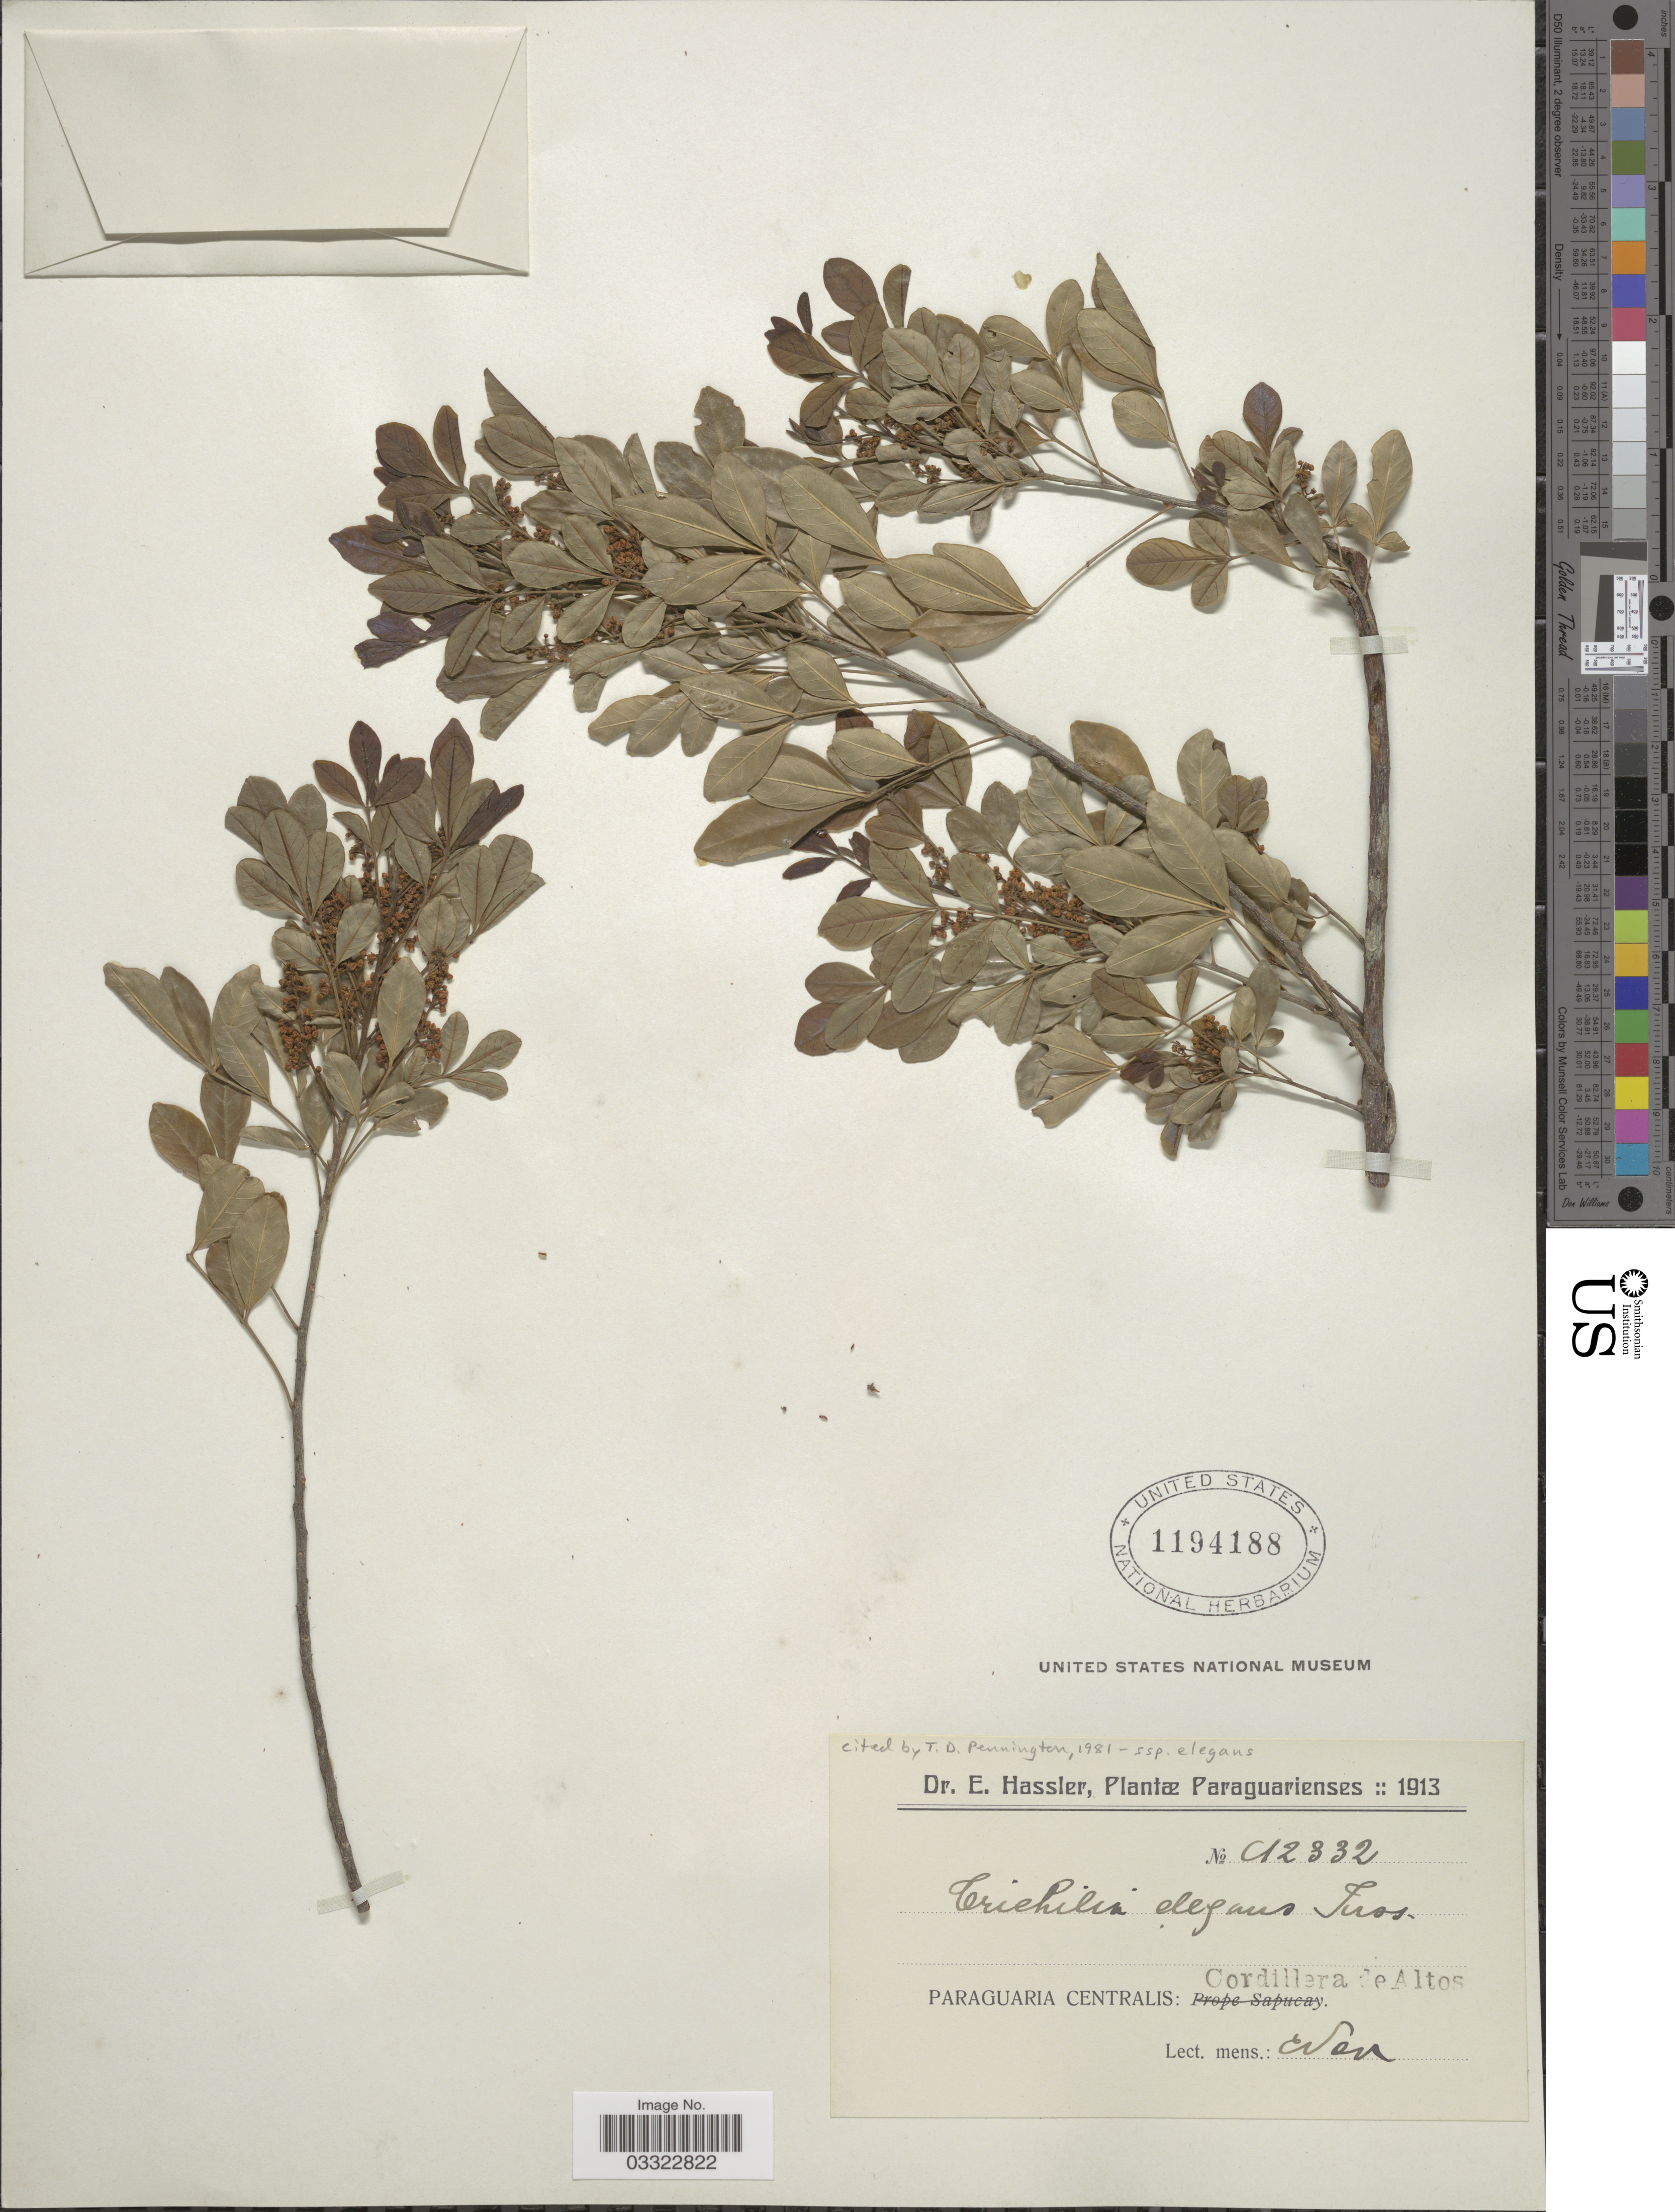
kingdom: Plantae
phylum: Tracheophyta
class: Magnoliopsida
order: Sapindales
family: Meliaceae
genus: Trichilia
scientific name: Trichilia elegans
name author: A. Juss.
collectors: E. Hassler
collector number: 12332*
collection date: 1913-01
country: Paraguay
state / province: Paraguari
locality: Paraguaria Centralis: Cordillera de Altos.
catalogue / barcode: US 1194188